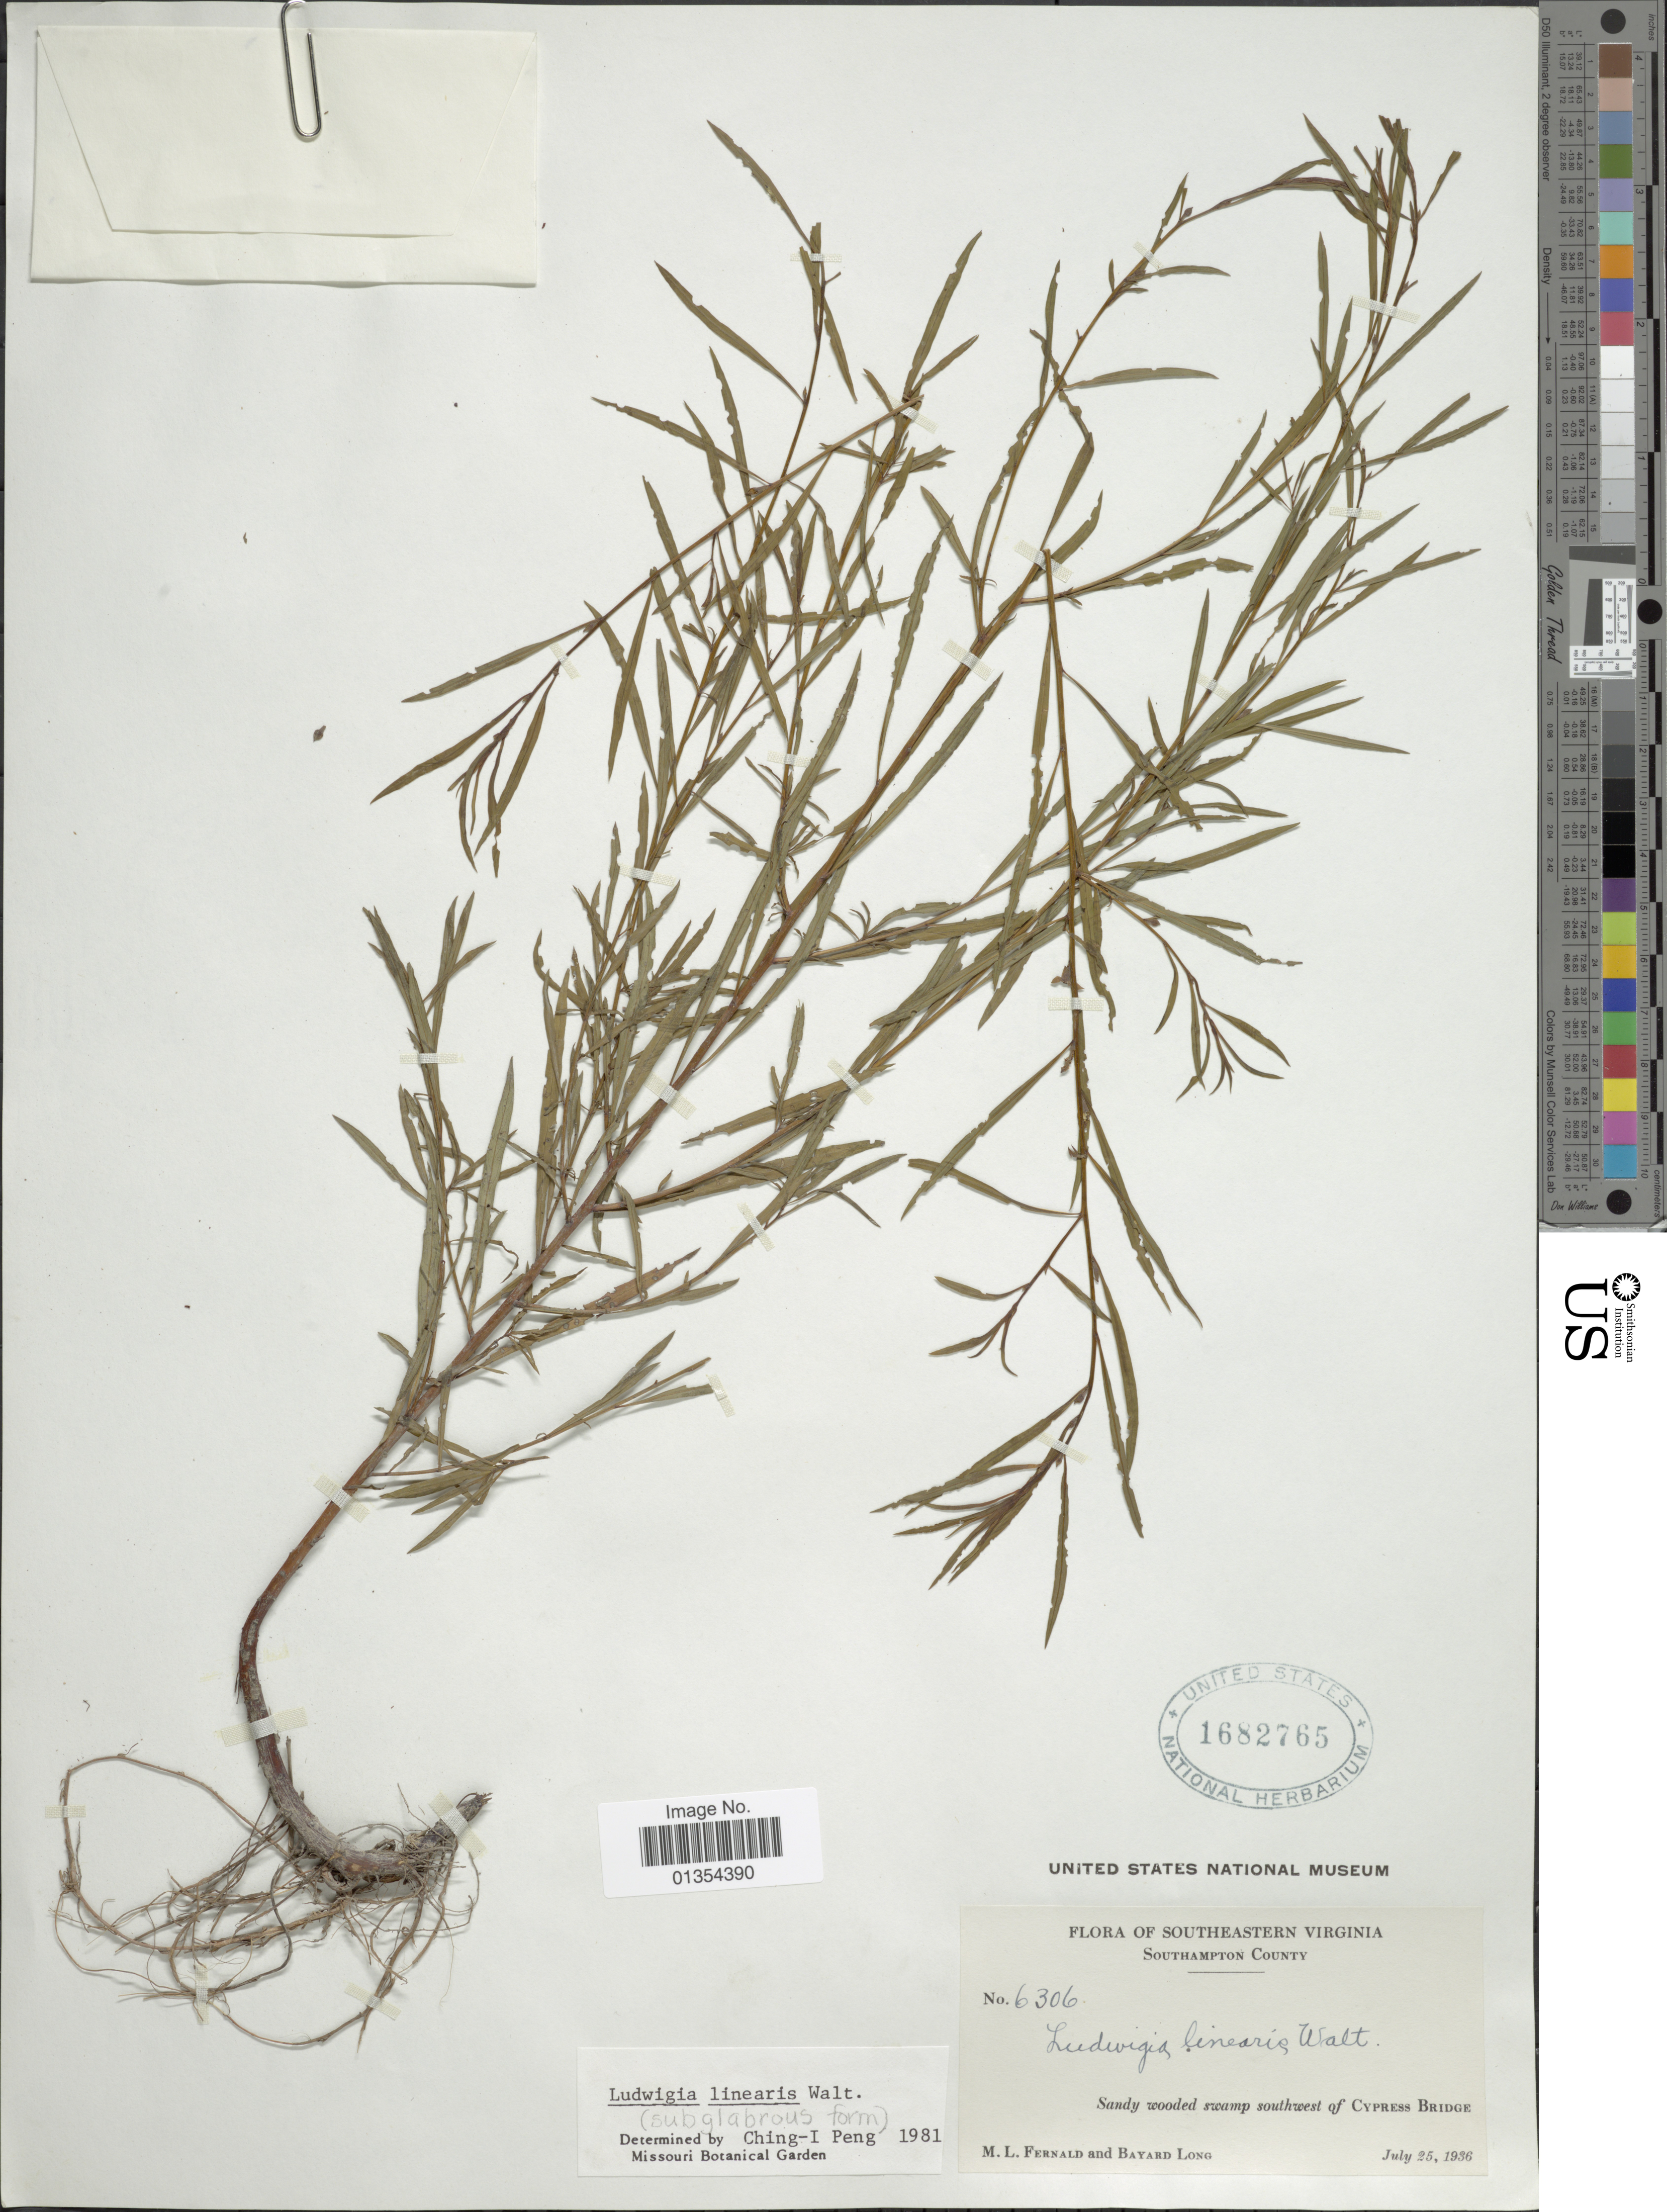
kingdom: Plantae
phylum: Tracheophyta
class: Magnoliopsida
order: Myrtales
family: Onagraceae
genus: Ludwigia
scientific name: Ludwigia linearis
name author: Walter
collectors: M. L. Fernald & B. Long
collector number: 6306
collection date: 1936-07-25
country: United States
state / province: Virginia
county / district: Southampton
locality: Southeastern Virginia, sandy wooded swamp southwest of Cypress Bridge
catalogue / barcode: US 1682765